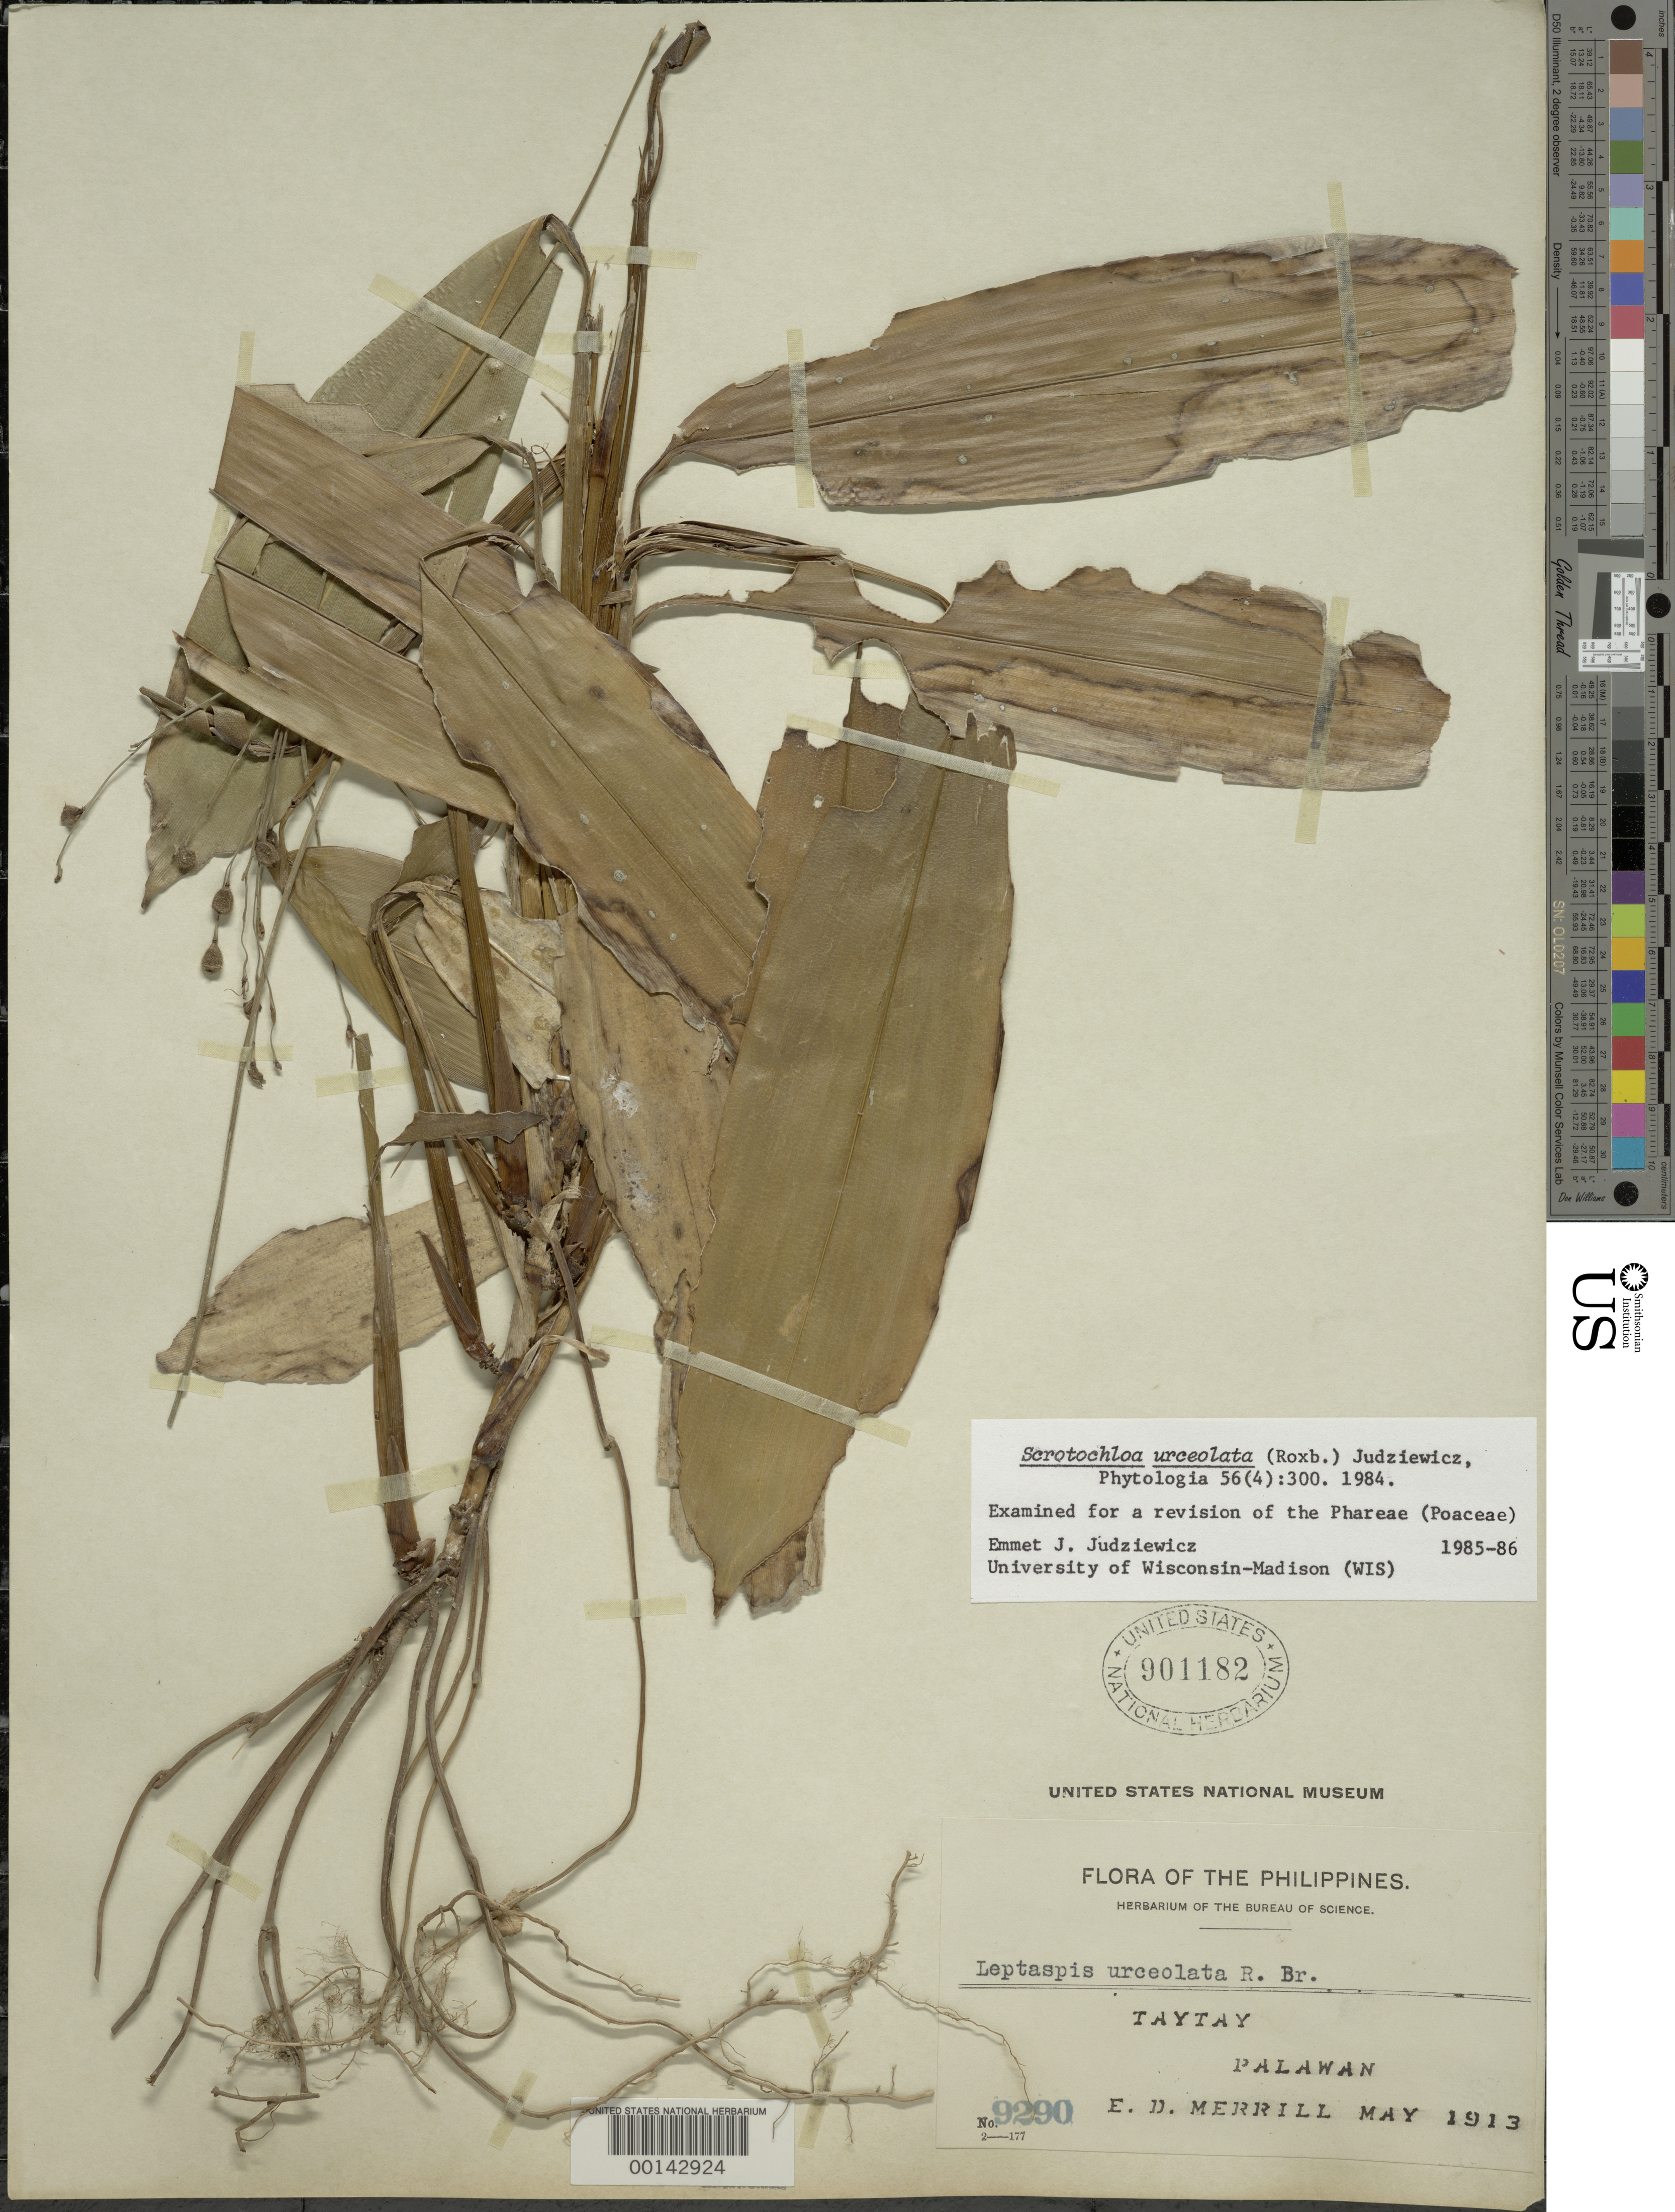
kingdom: Plantae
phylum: Tracheophyta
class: Liliopsida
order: Poales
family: Poaceae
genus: Scrotochloa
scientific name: Scrotochloa urceolata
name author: (Roxb.) Judz.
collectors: E. D. Merrill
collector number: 9290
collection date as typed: May 1913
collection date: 1913-05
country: Philippines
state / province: Mimaropa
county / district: Palawan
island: Palawan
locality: Taytay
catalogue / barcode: US 901182